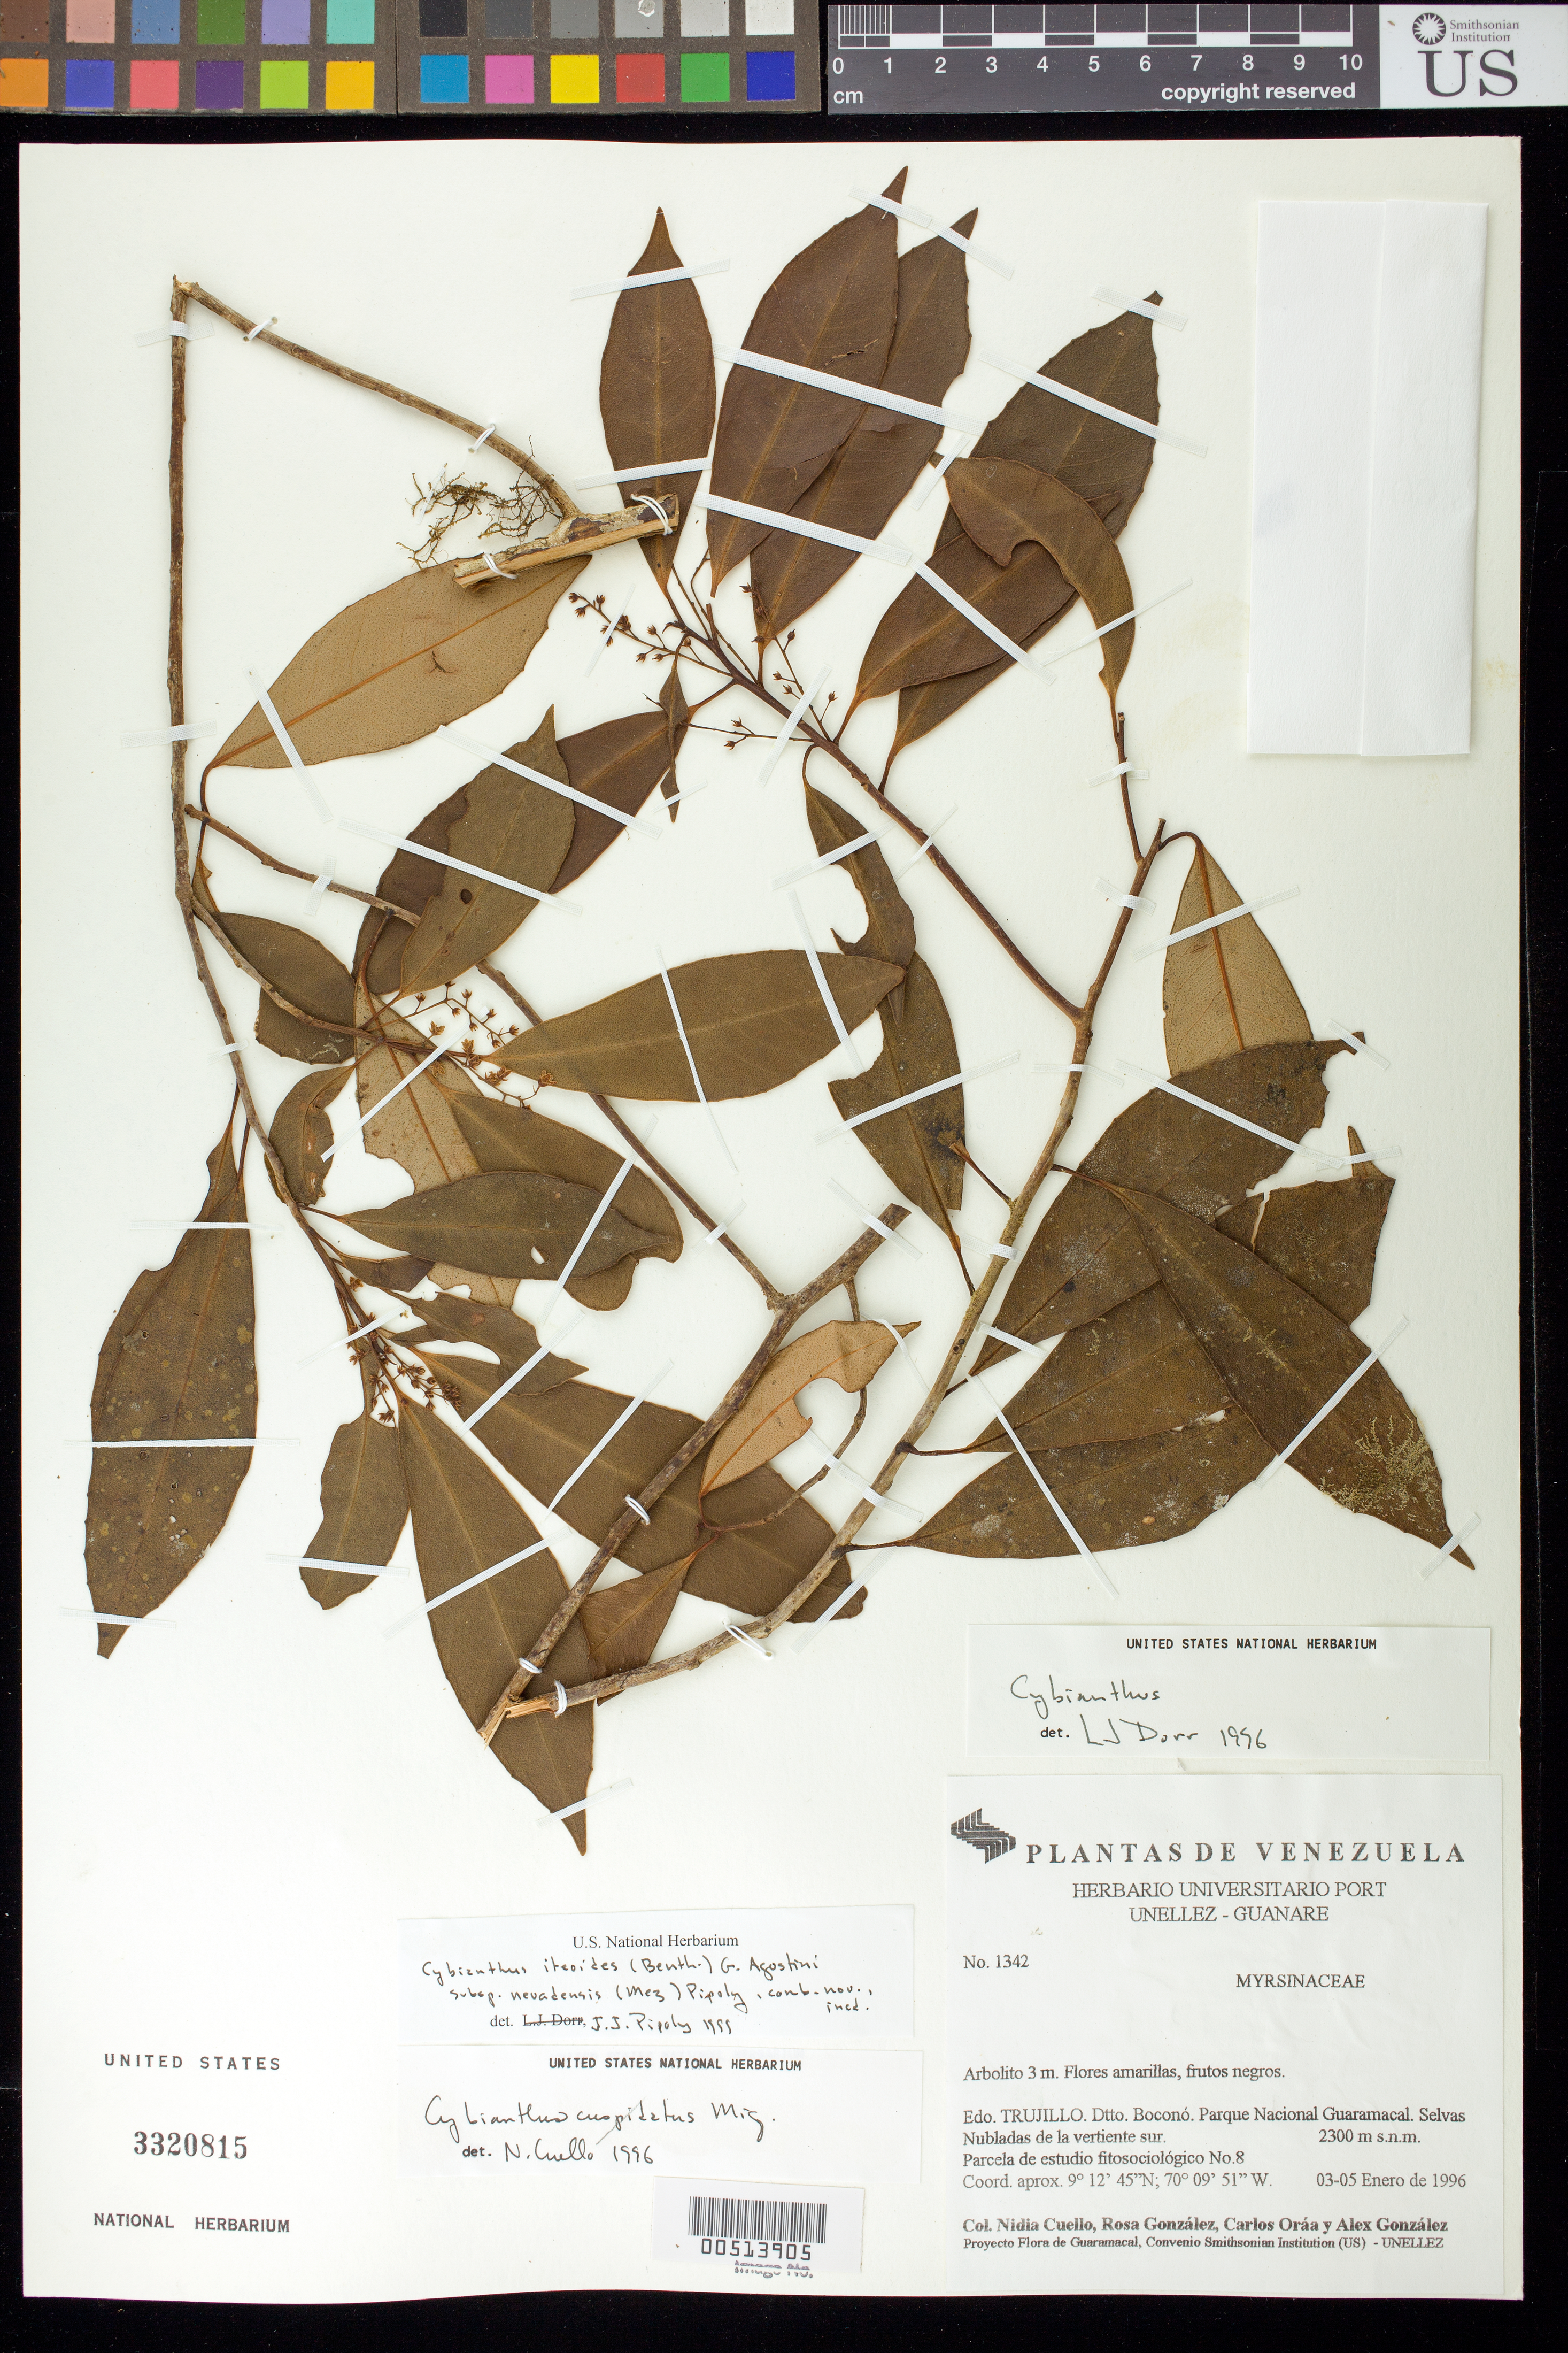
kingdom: Plantae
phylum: Tracheophyta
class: Magnoliopsida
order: Ericales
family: Primulaceae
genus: Cybianthus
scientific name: Cybianthus iteoides subsp. nevadensis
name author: (Miq.) Pipoly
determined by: Pipoly, J. J., III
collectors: N. L. Cuello, R. González, C. Oráa & A. Gonzáles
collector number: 1342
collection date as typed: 03 Jan 1996 to 05 Jan 1996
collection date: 1996-01-03/1996-01-05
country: Venezuela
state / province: Trujillo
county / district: Boconó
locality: Parque Nacional Guaramacal, vertiente S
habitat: Selva Nubladas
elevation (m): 2300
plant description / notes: BRIT, NY, TEX, US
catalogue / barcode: US 3320815